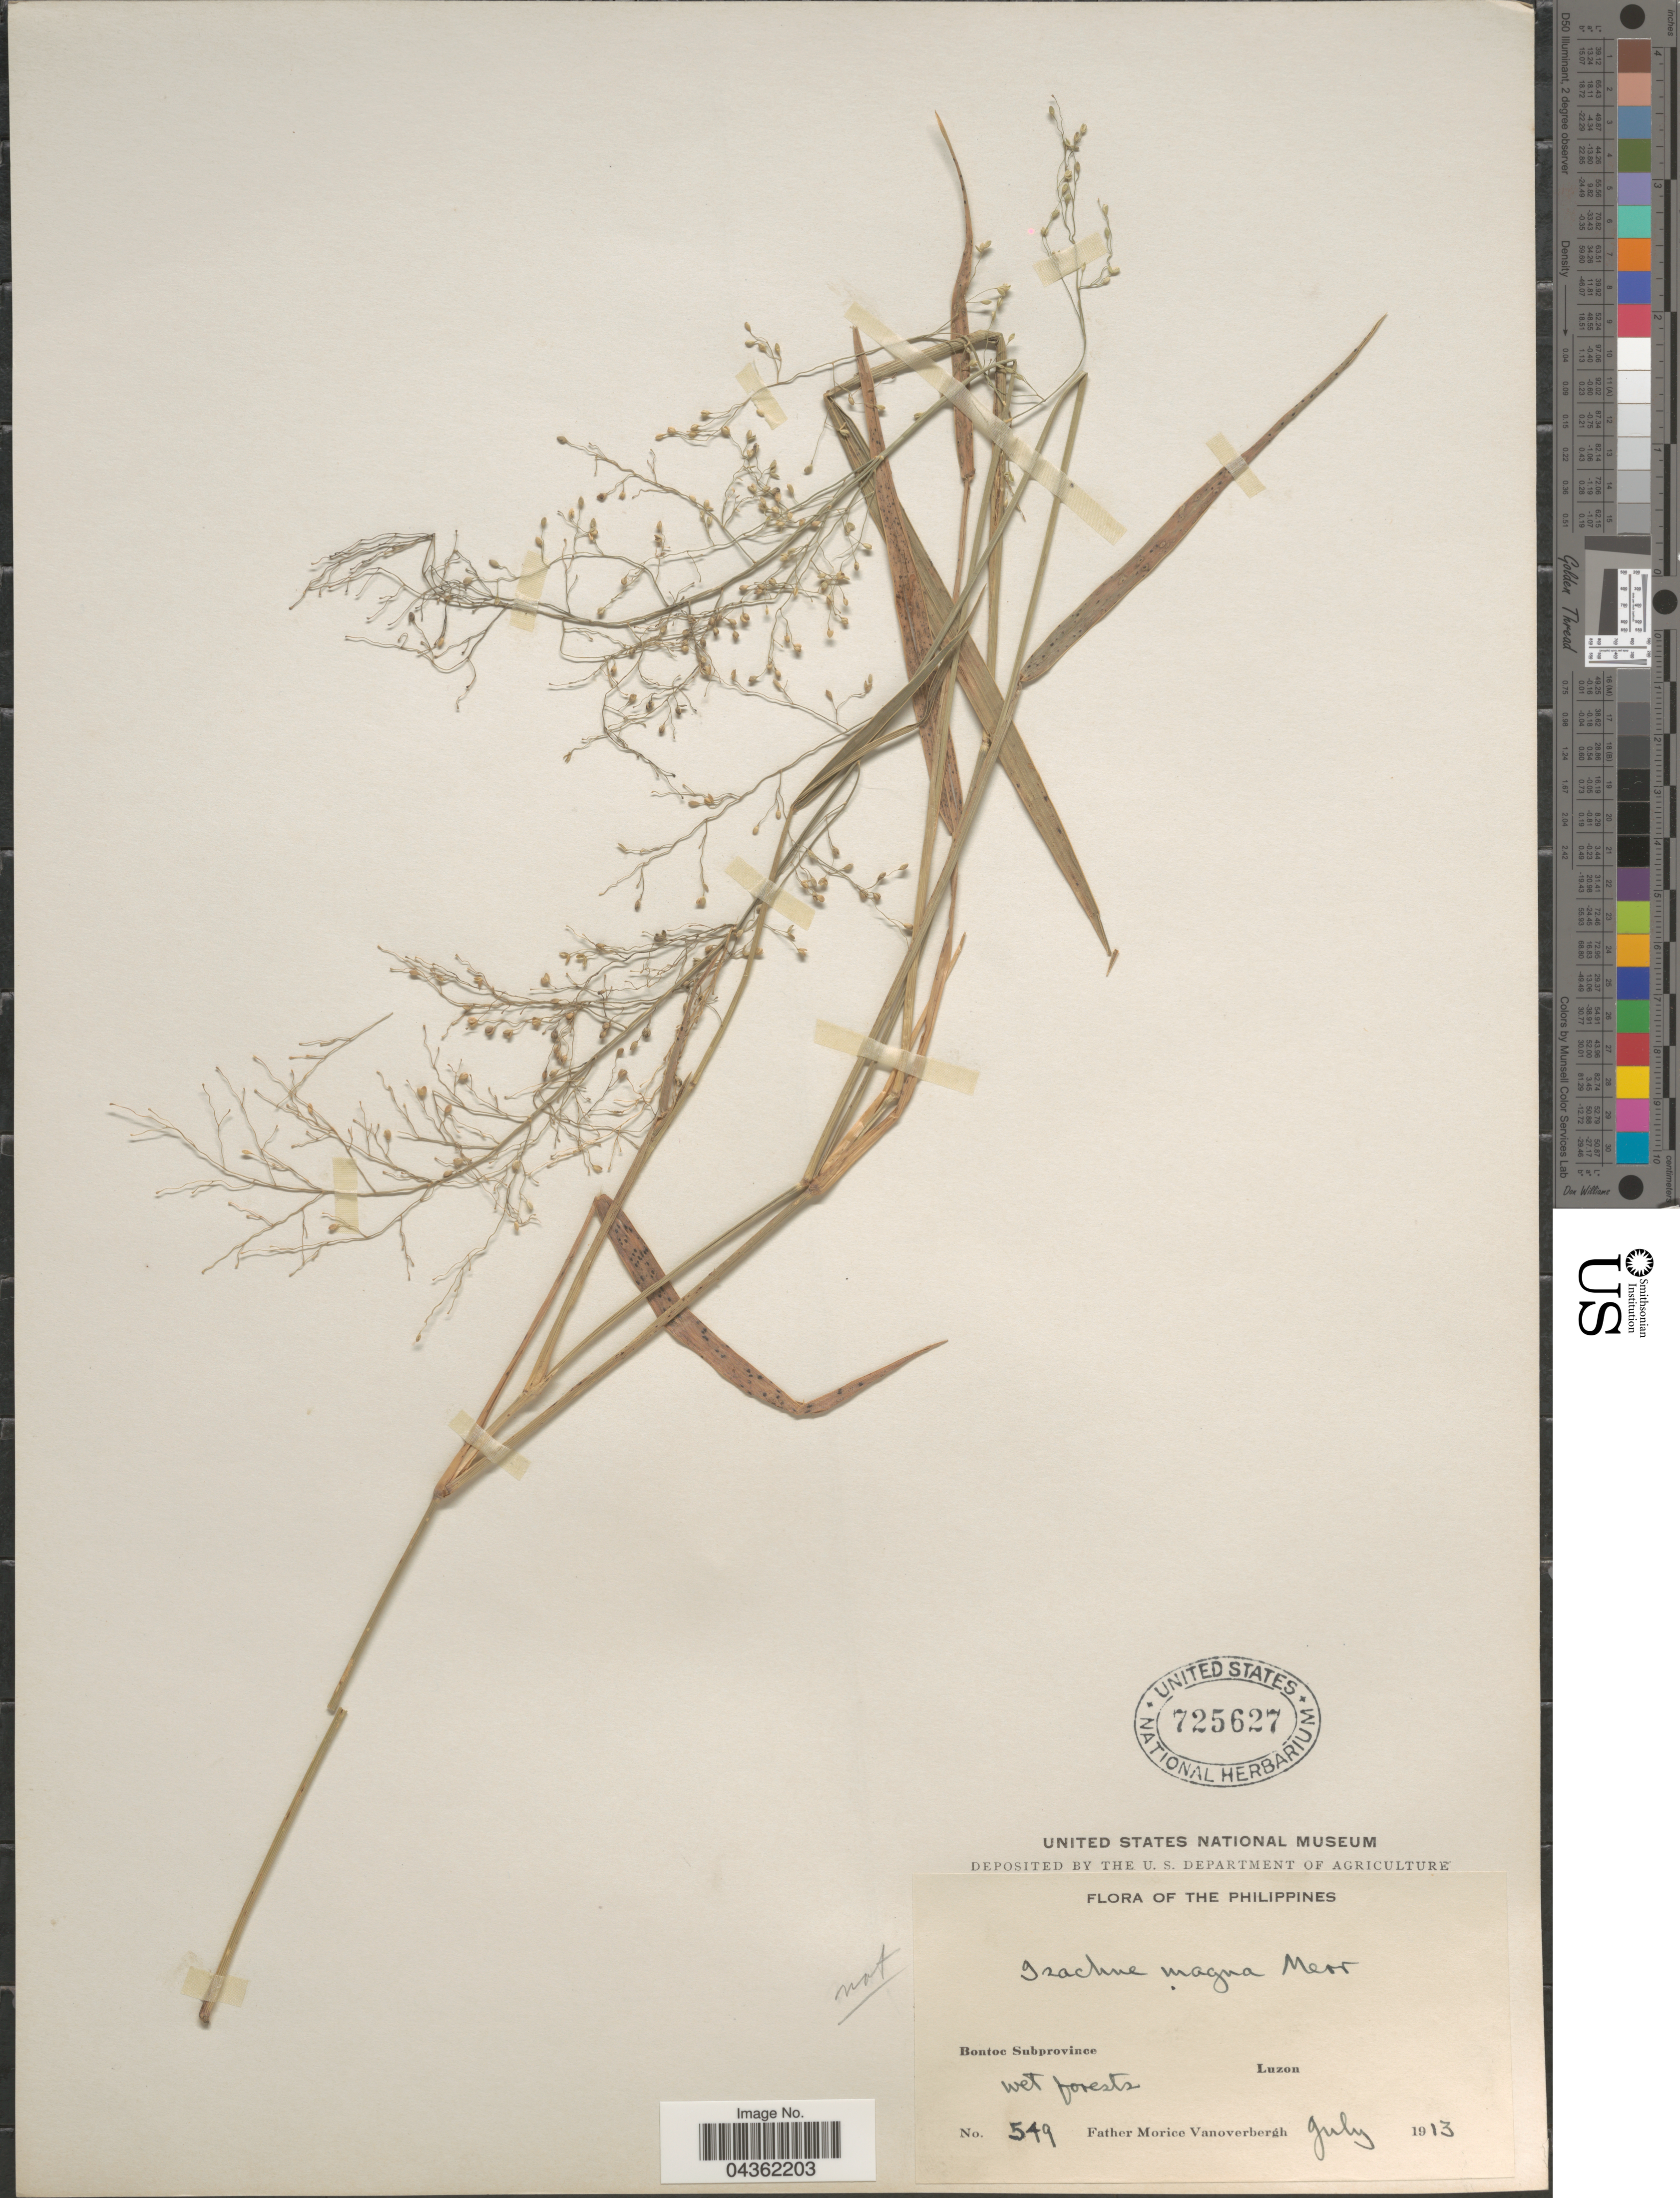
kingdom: Plantae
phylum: Tracheophyta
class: Liliopsida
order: Poales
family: Poaceae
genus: Isachne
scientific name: Isachne clarkei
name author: Hook. f.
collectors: F. Vanoverbergh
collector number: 549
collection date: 1913-07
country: Philippines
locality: Bontoc Subprovince, Luzon. Wet forests.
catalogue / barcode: US 725627